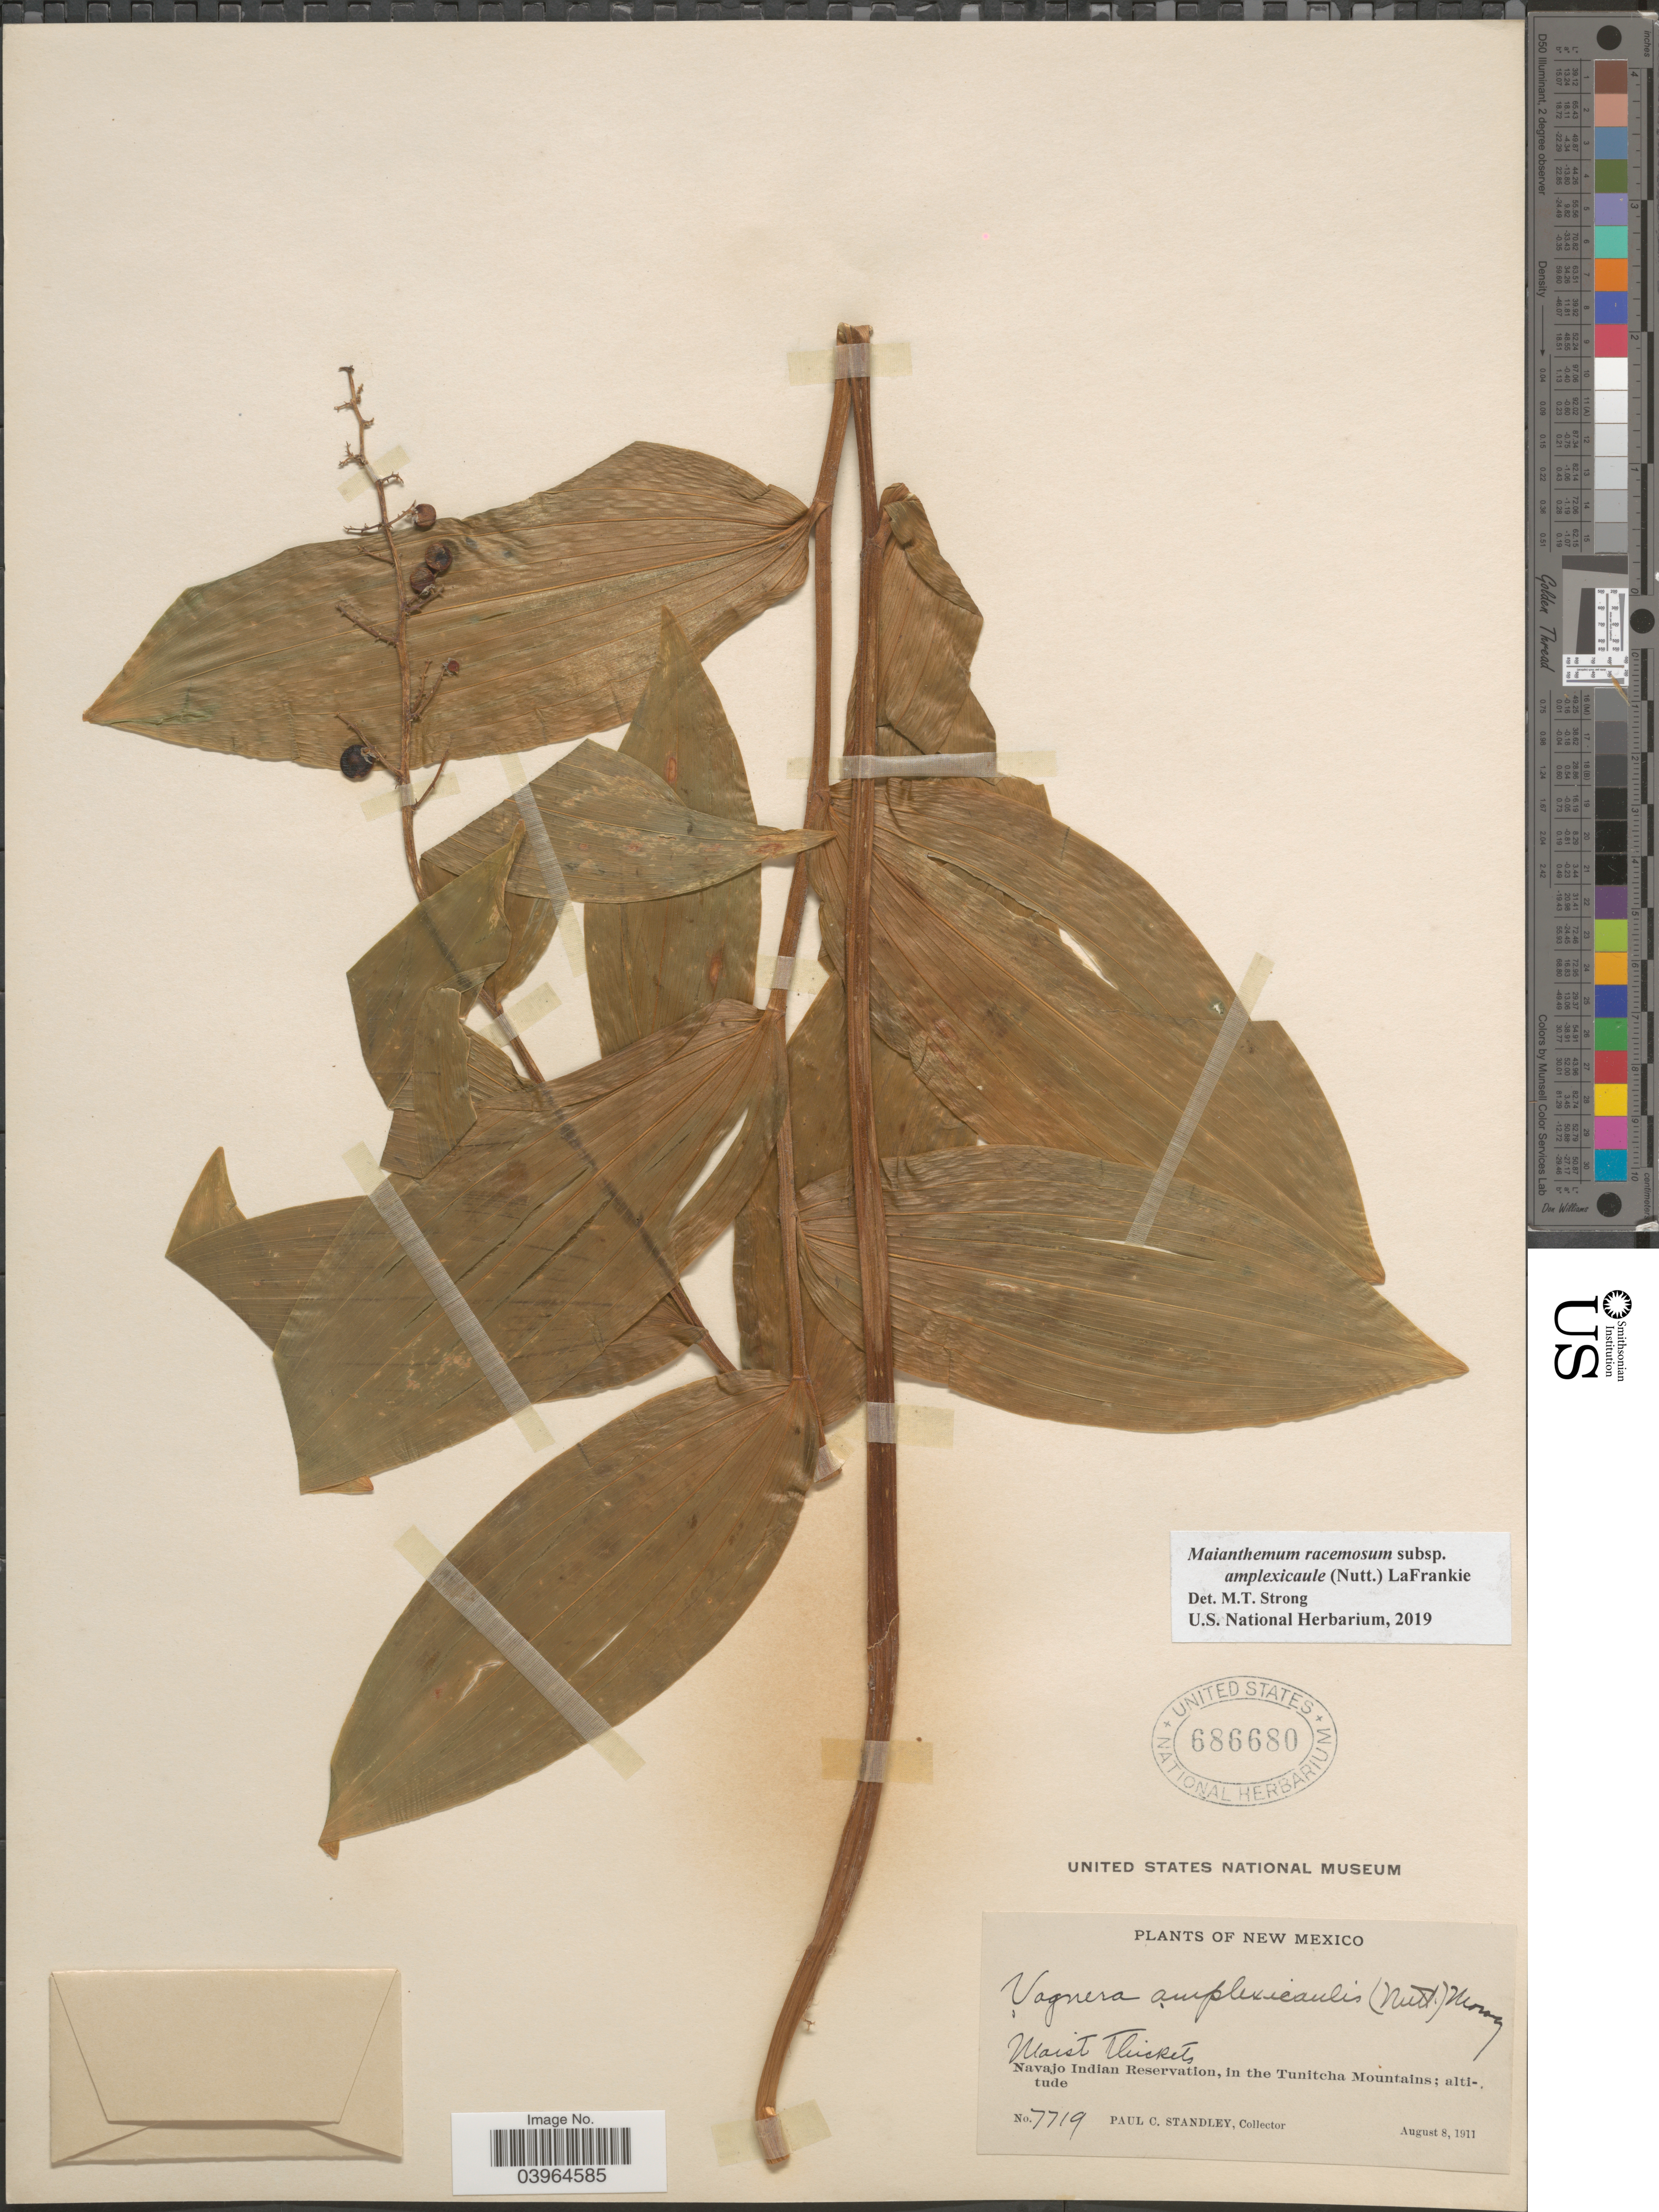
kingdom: Plantae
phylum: Tracheophyta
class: Liliopsida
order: Asparagales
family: Asparagaceae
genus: Maianthemum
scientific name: Maianthemum racemosum subsp. amplexicaule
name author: (Nutt.) LaFrankie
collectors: P. C. Standley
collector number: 7719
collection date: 1911-08-08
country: United States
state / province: New Mexico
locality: Navajo Indian Reservation, in the Tunitcha Mountains.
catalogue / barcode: US 686680